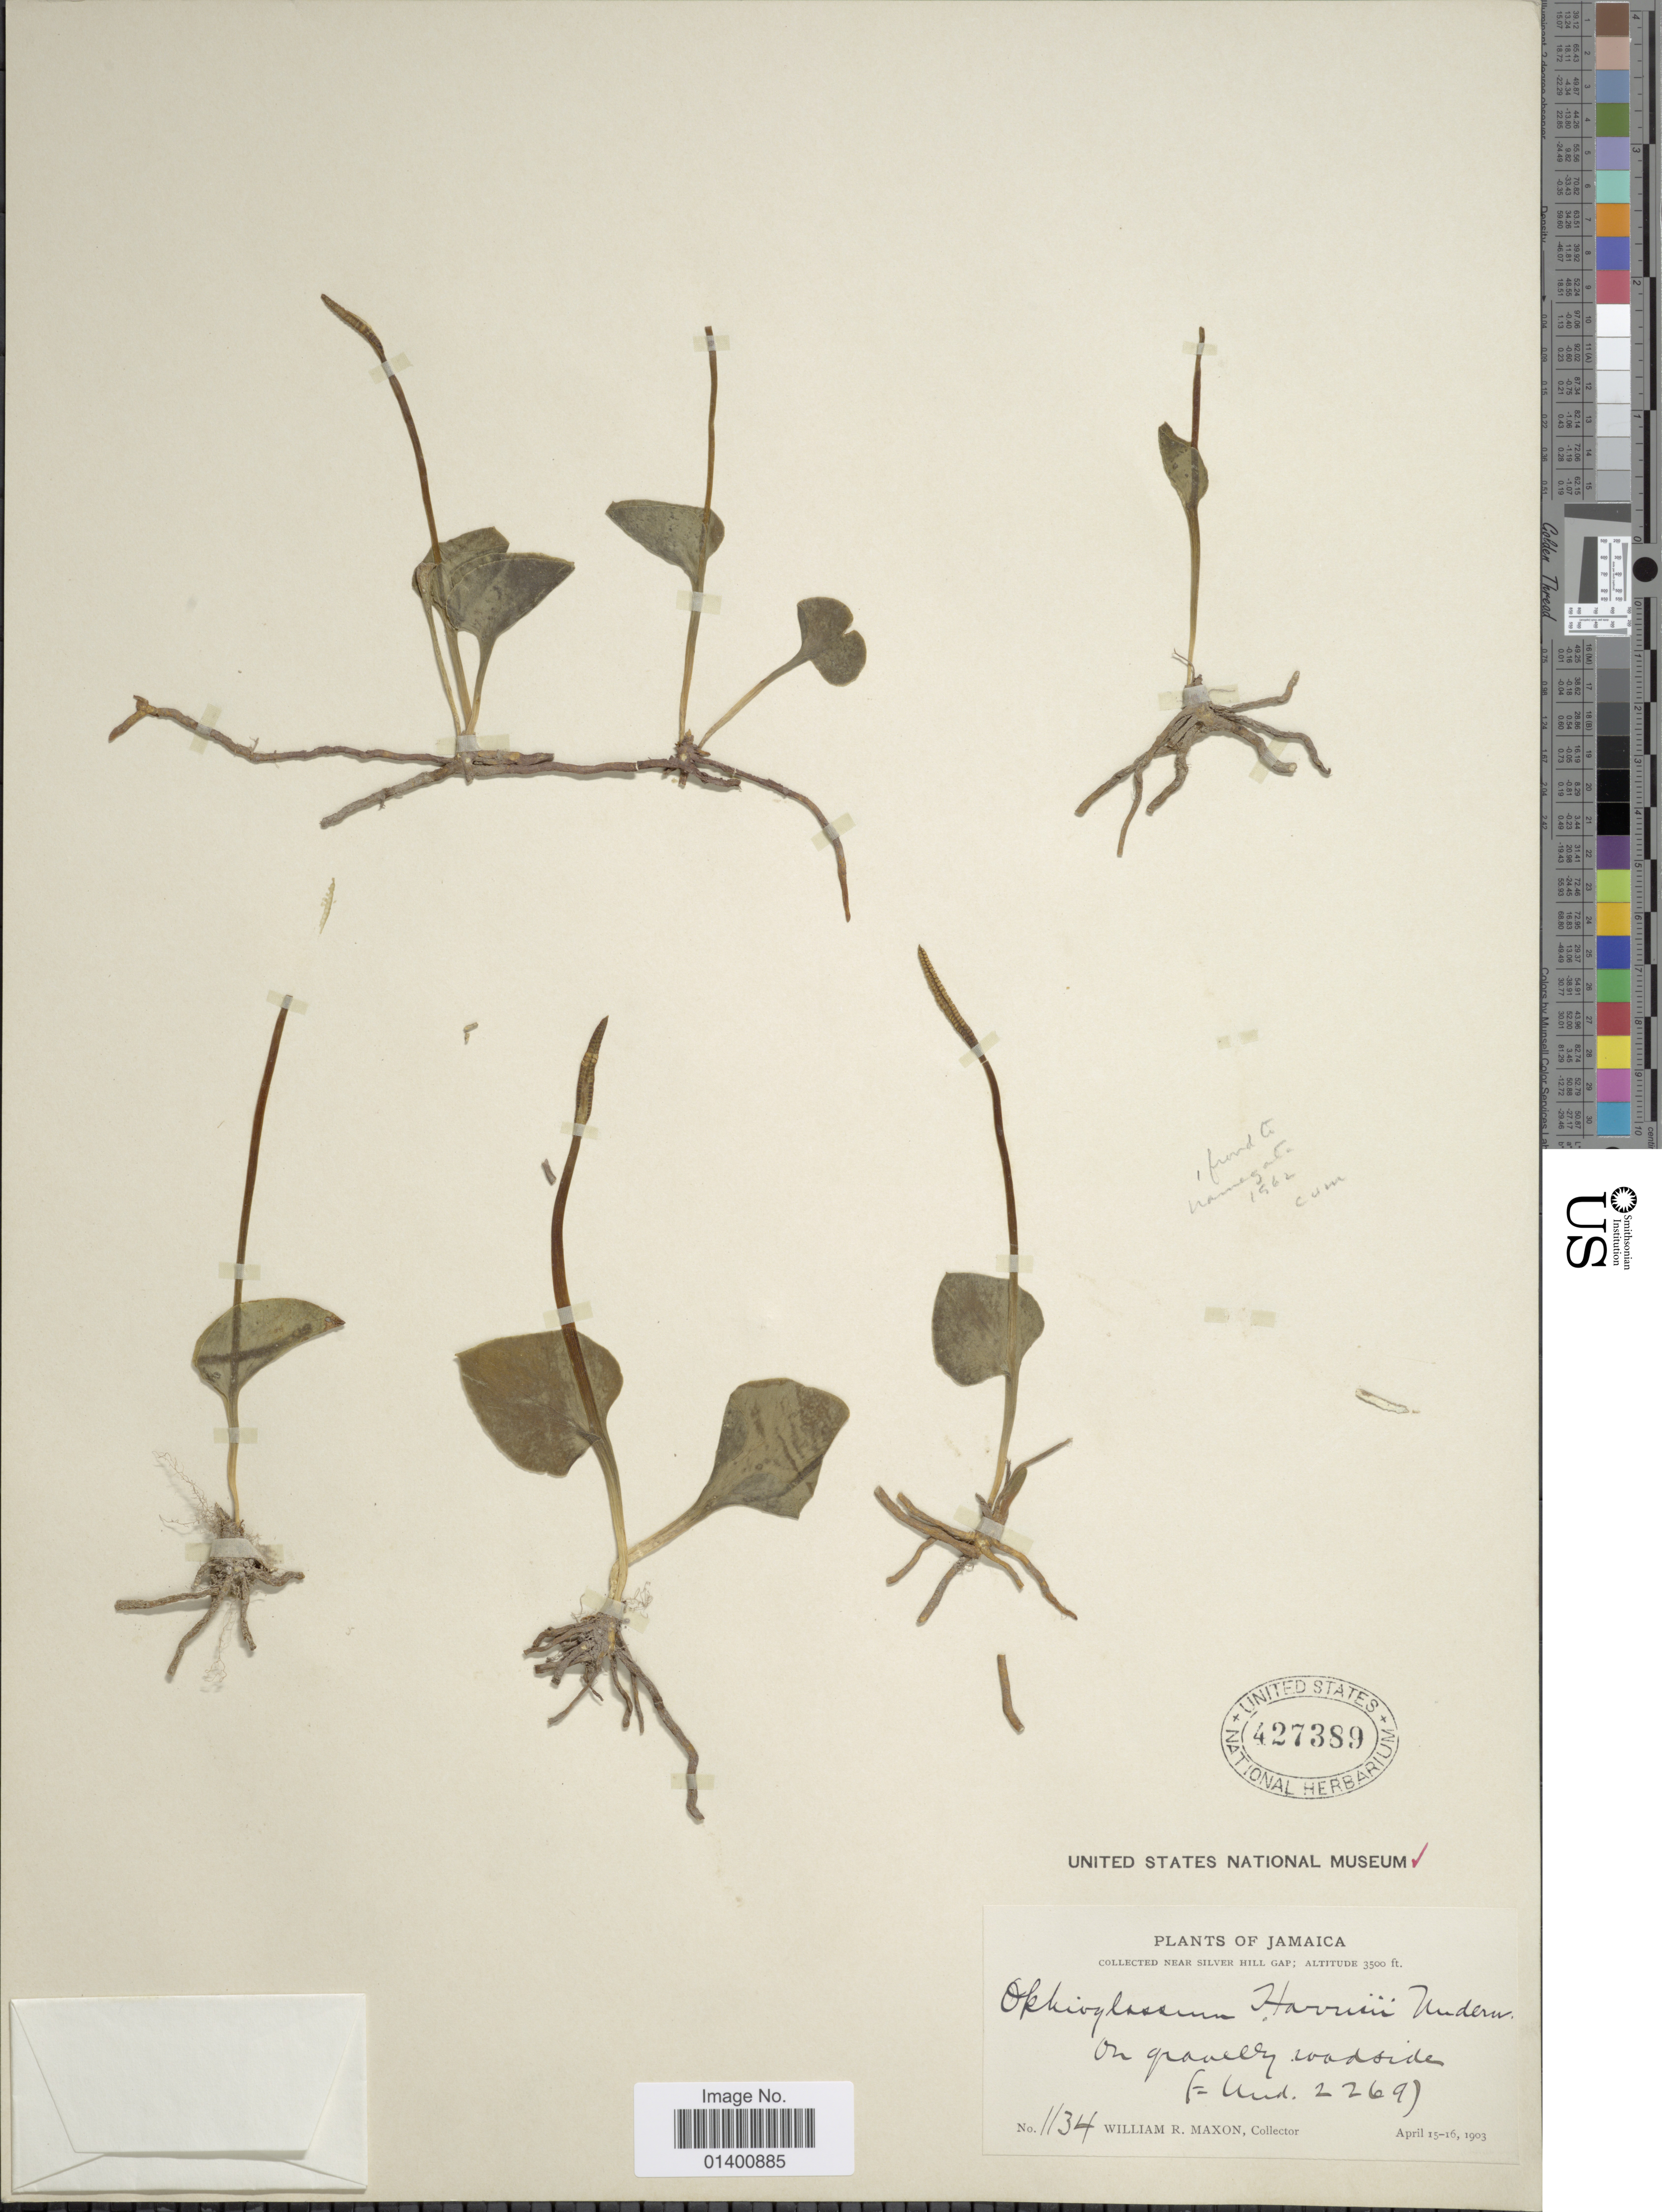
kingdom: Plantae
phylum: Tracheophyta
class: Polypodiopsida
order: Ophioglossales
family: Ophioglossaceae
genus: Ophioglossum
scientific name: Ophioglossum harrisii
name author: Underw.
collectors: W. H. Harris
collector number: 1134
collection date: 1903-04-15/1903-04-16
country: Jamaica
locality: Near Silver Hill Gap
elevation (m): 1067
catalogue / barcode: US 427389